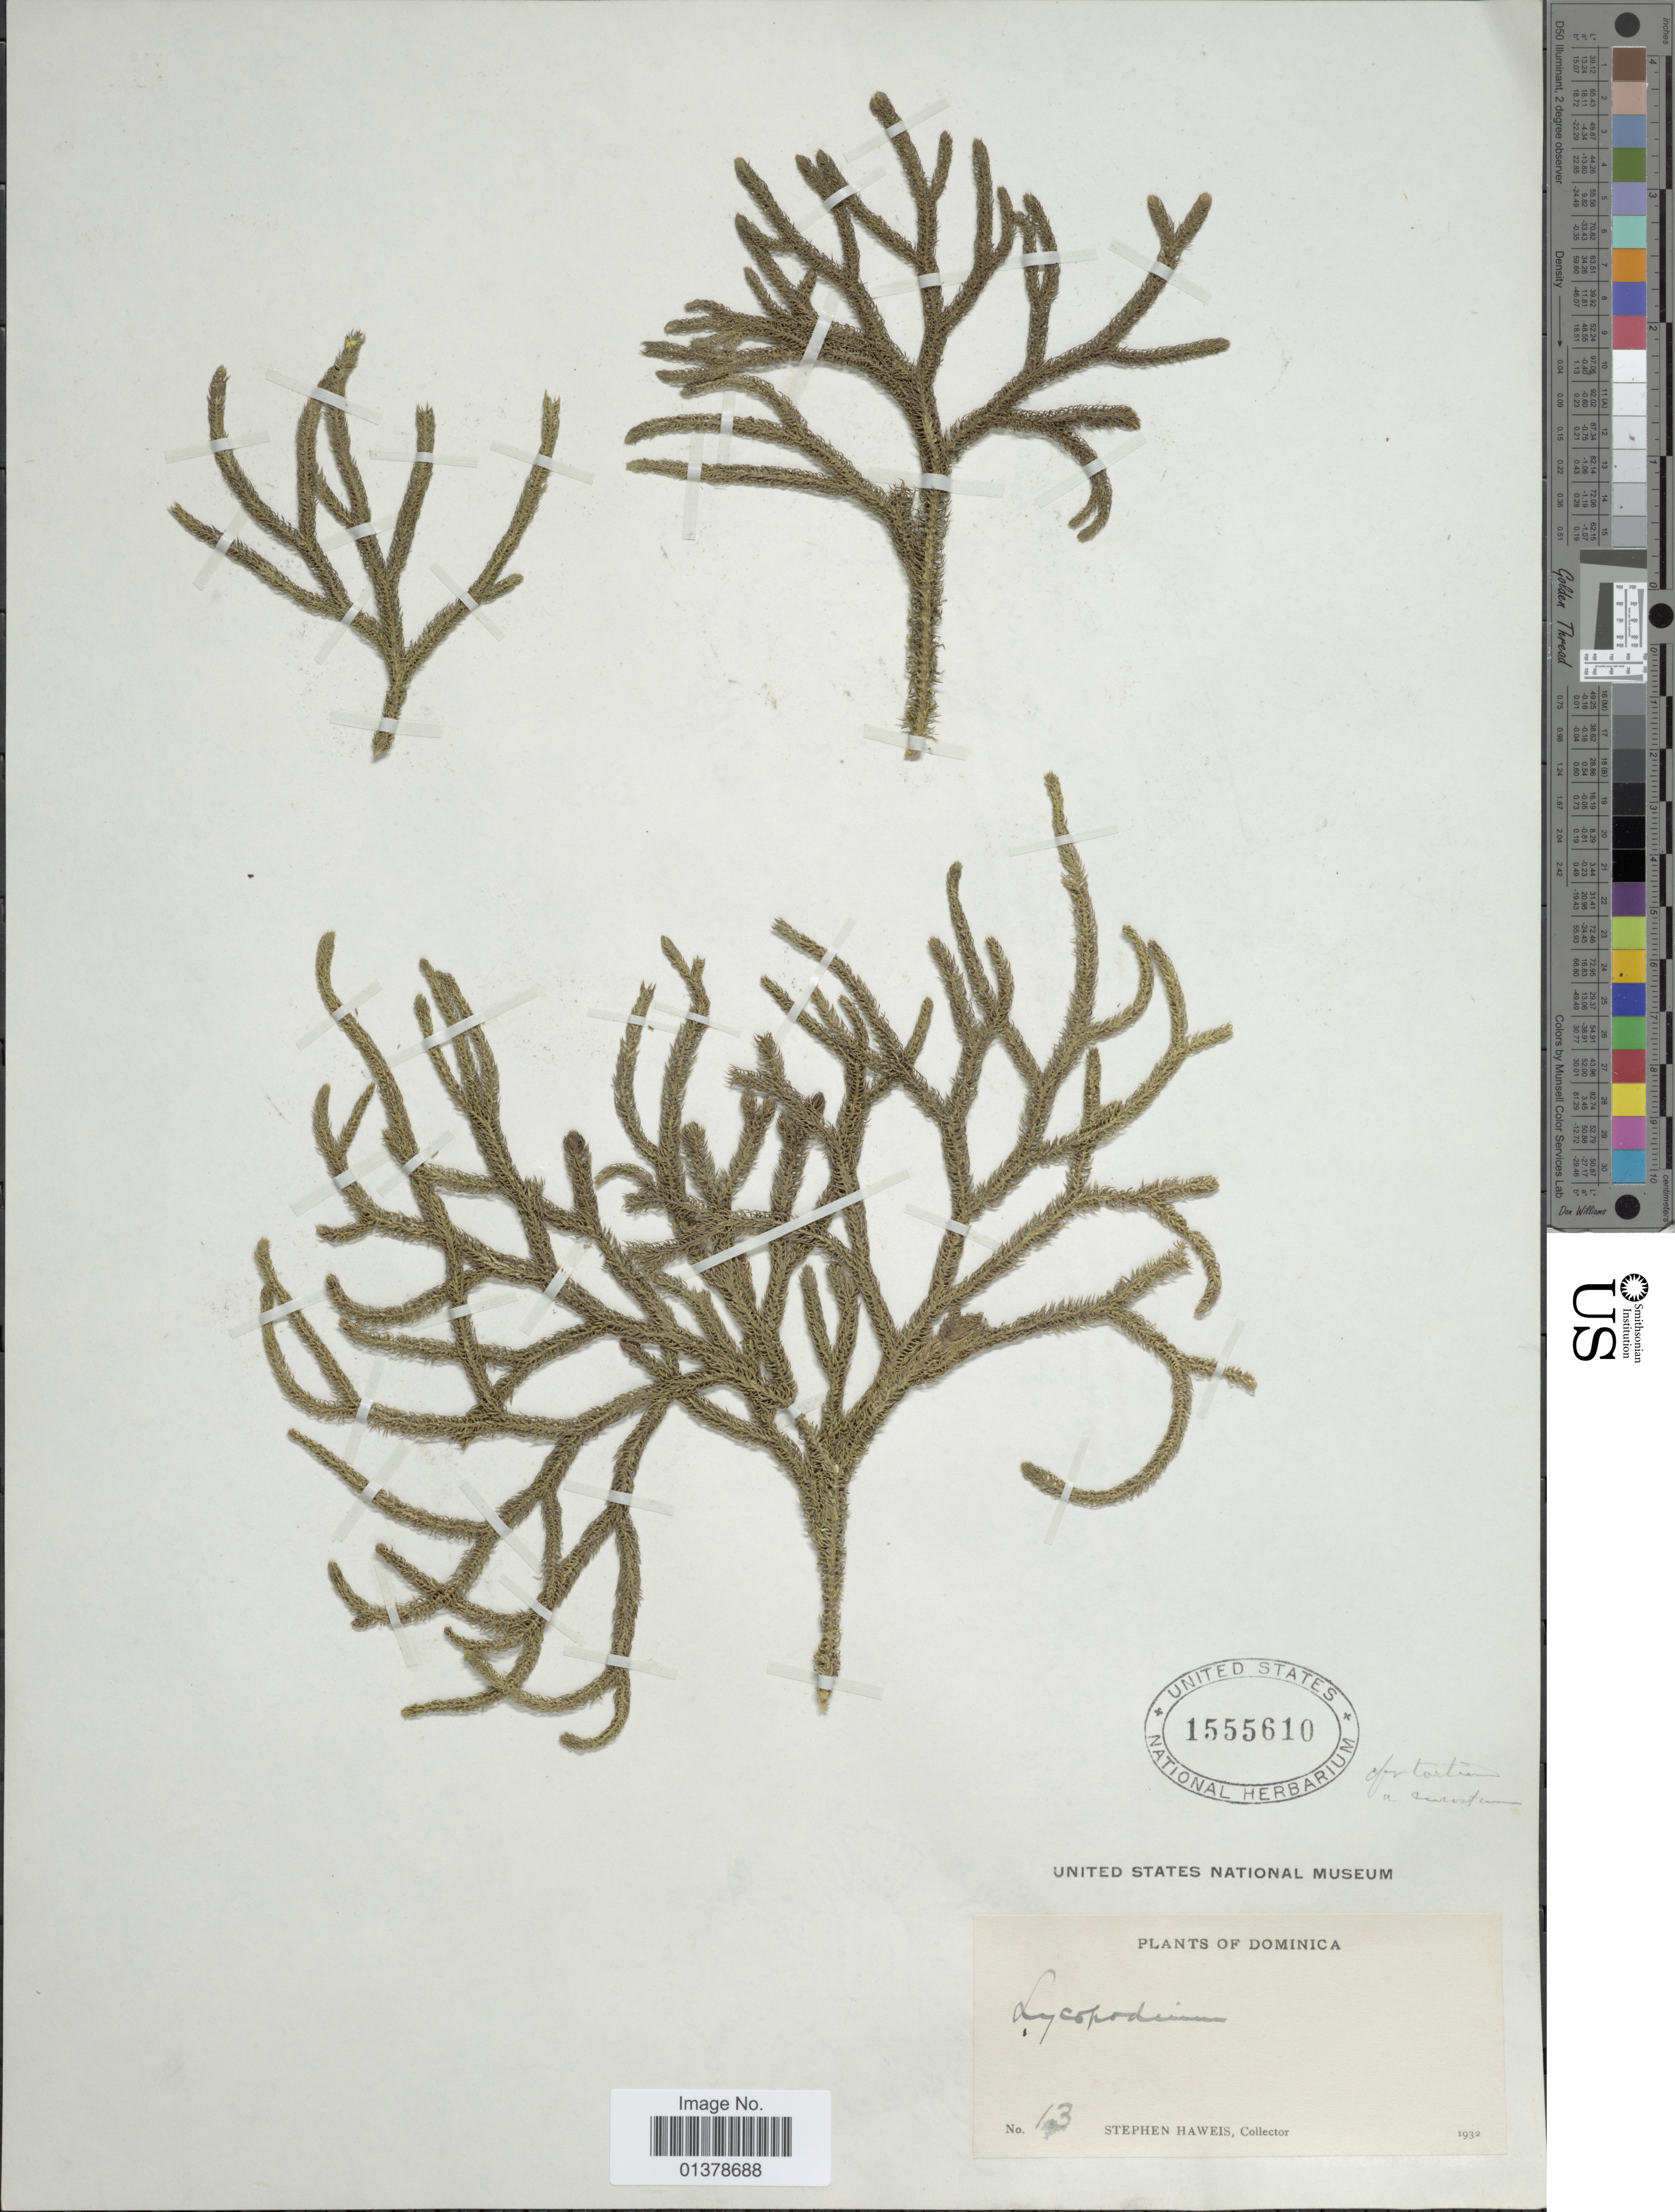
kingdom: Plantae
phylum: Tracheophyta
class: Lycopodiopsida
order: Lycopodiales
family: Lycopodiaceae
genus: Palhinhaea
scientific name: Palhinhaea torta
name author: (Sieber ex Underw. & F.E. Lloyd) Christenh.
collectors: S. Haweis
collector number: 13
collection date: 1932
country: Dominica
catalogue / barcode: US 1555610